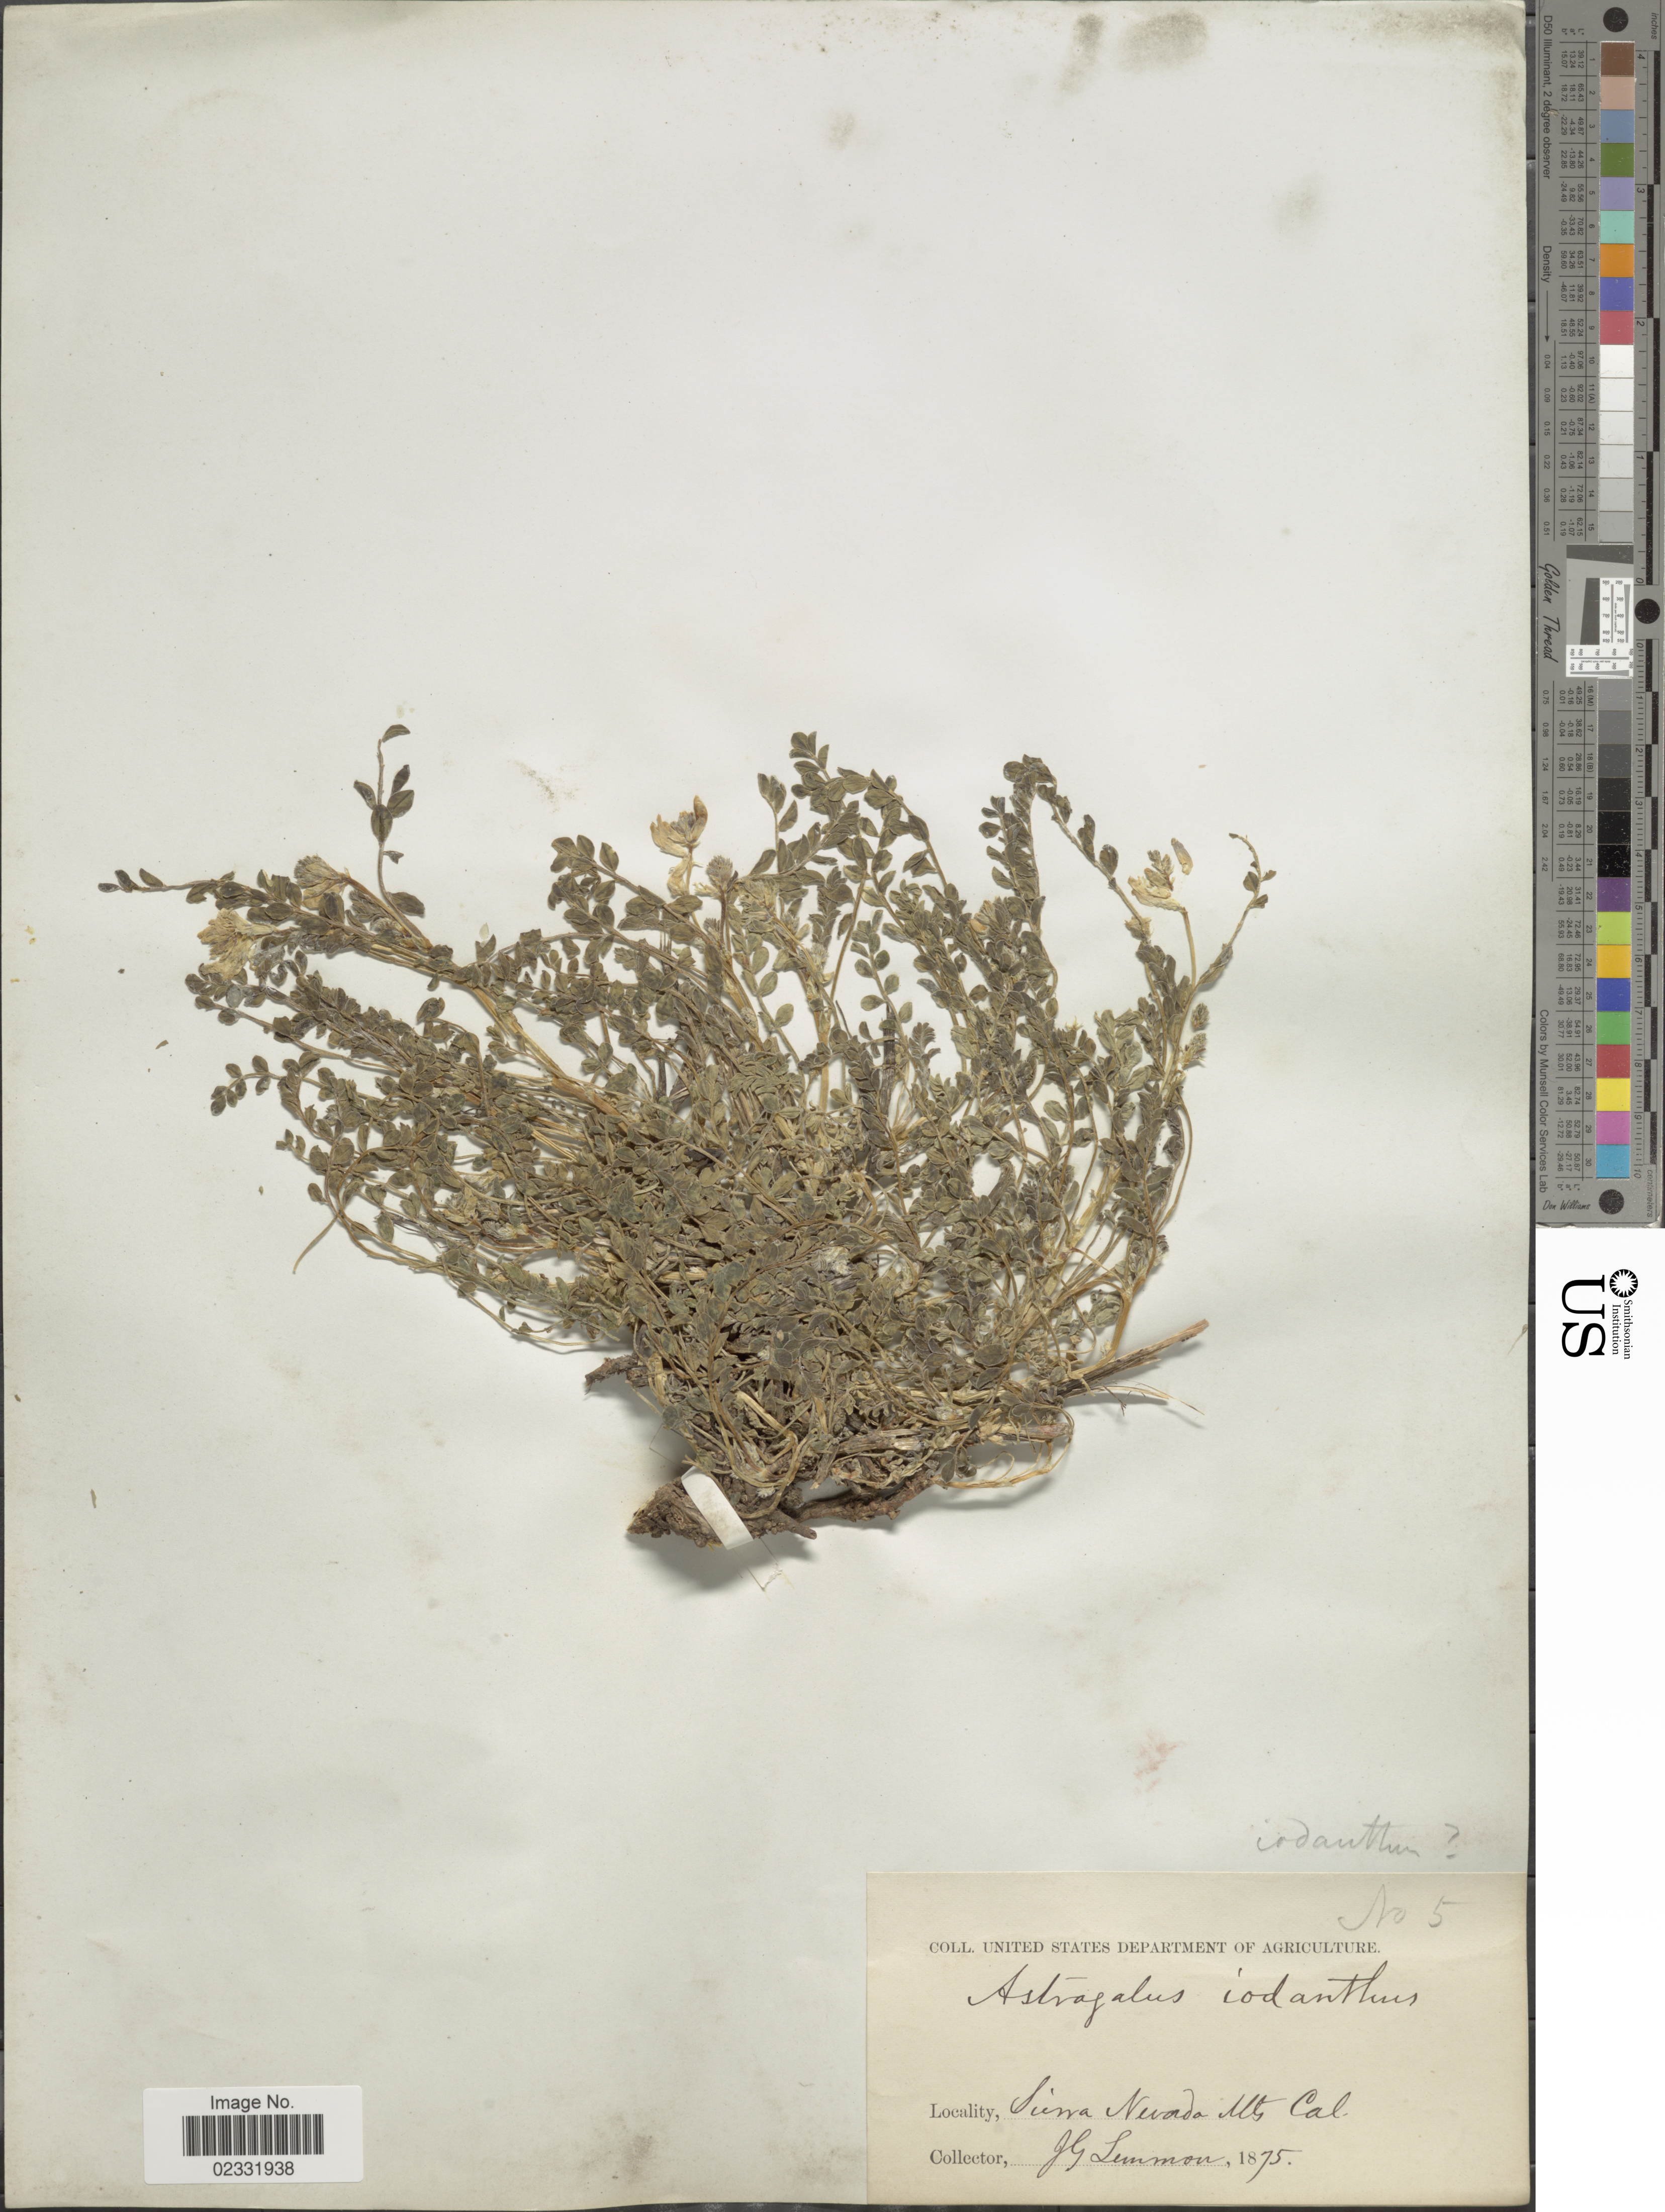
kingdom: Plantae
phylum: Tracheophyta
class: Magnoliopsida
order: Fabales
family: Fabaceae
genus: Astragalus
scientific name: Astragalus iodanthus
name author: S. Watson in C. King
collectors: J. Lemmon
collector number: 5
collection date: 1875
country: United States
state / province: California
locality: Sierra Nevada Mts. Cal.